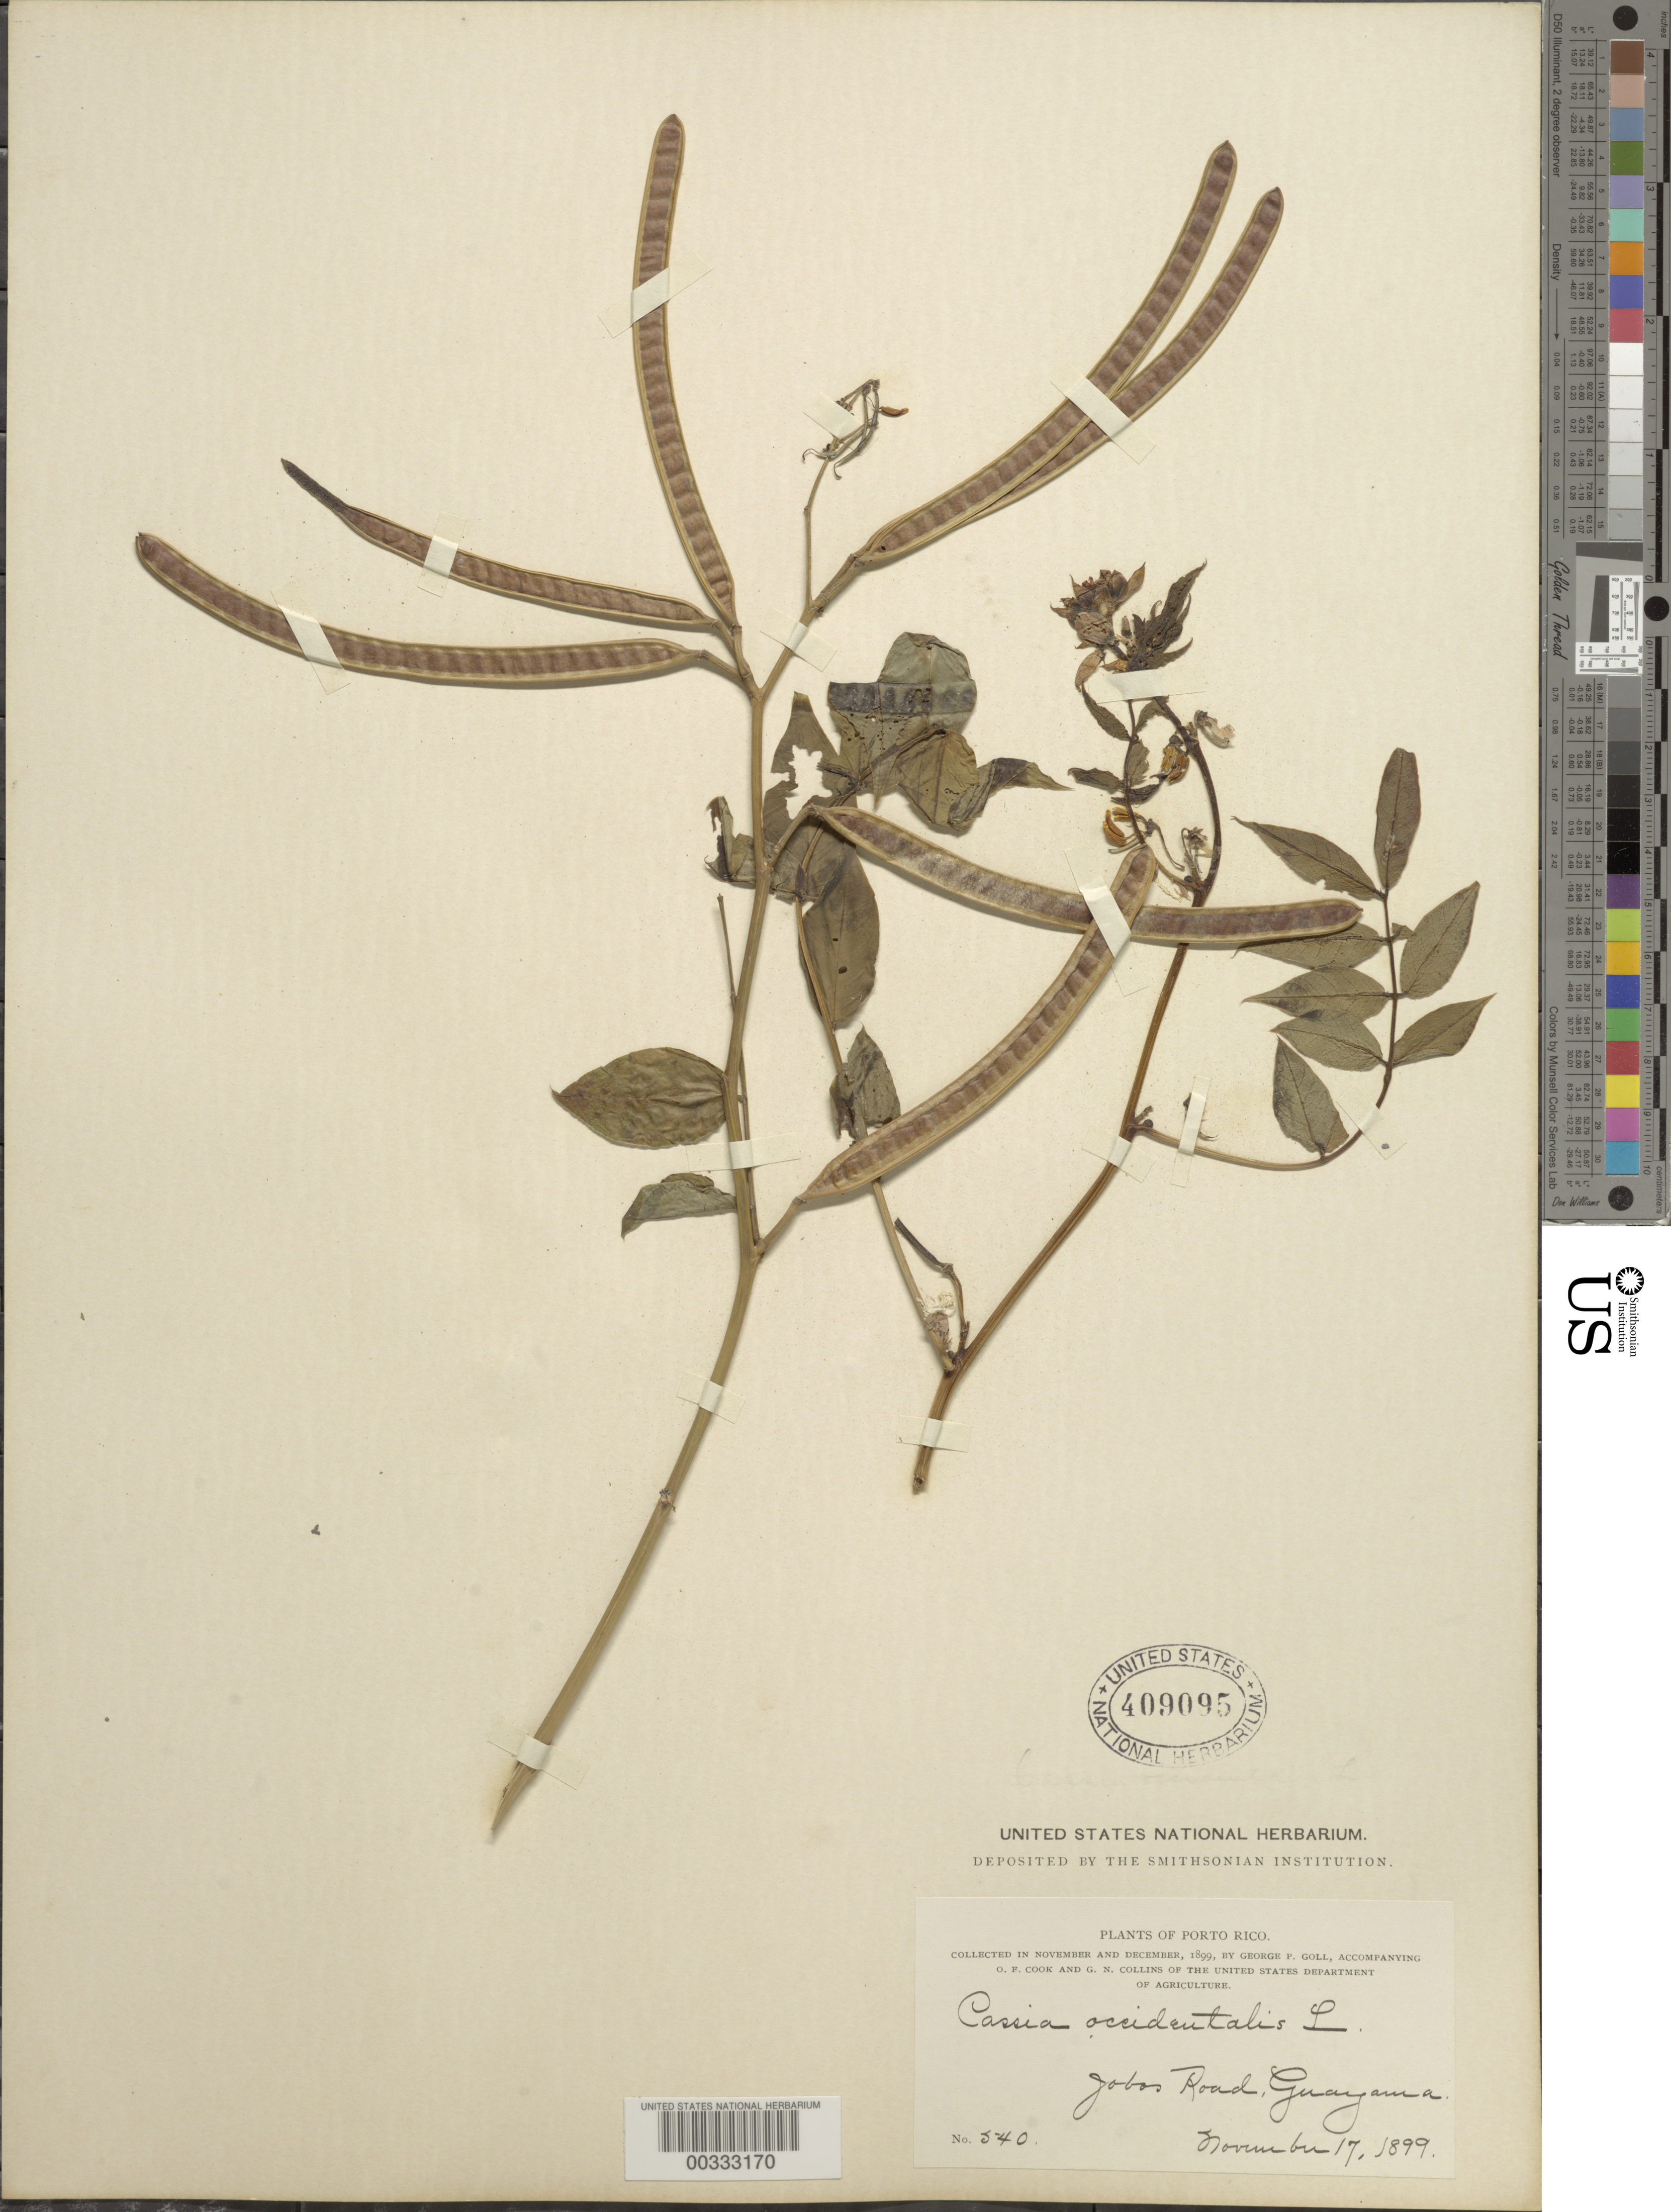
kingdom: Plantae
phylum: Tracheophyta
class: Magnoliopsida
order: Fabales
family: Fabaceae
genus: Senna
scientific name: Senna occidentalis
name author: (L.) Link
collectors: G. Goll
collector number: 540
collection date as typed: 17 Nov 1899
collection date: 1899-11-17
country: Puerto Rico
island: Greater Antilles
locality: Jobos road, guayama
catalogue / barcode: US 409095